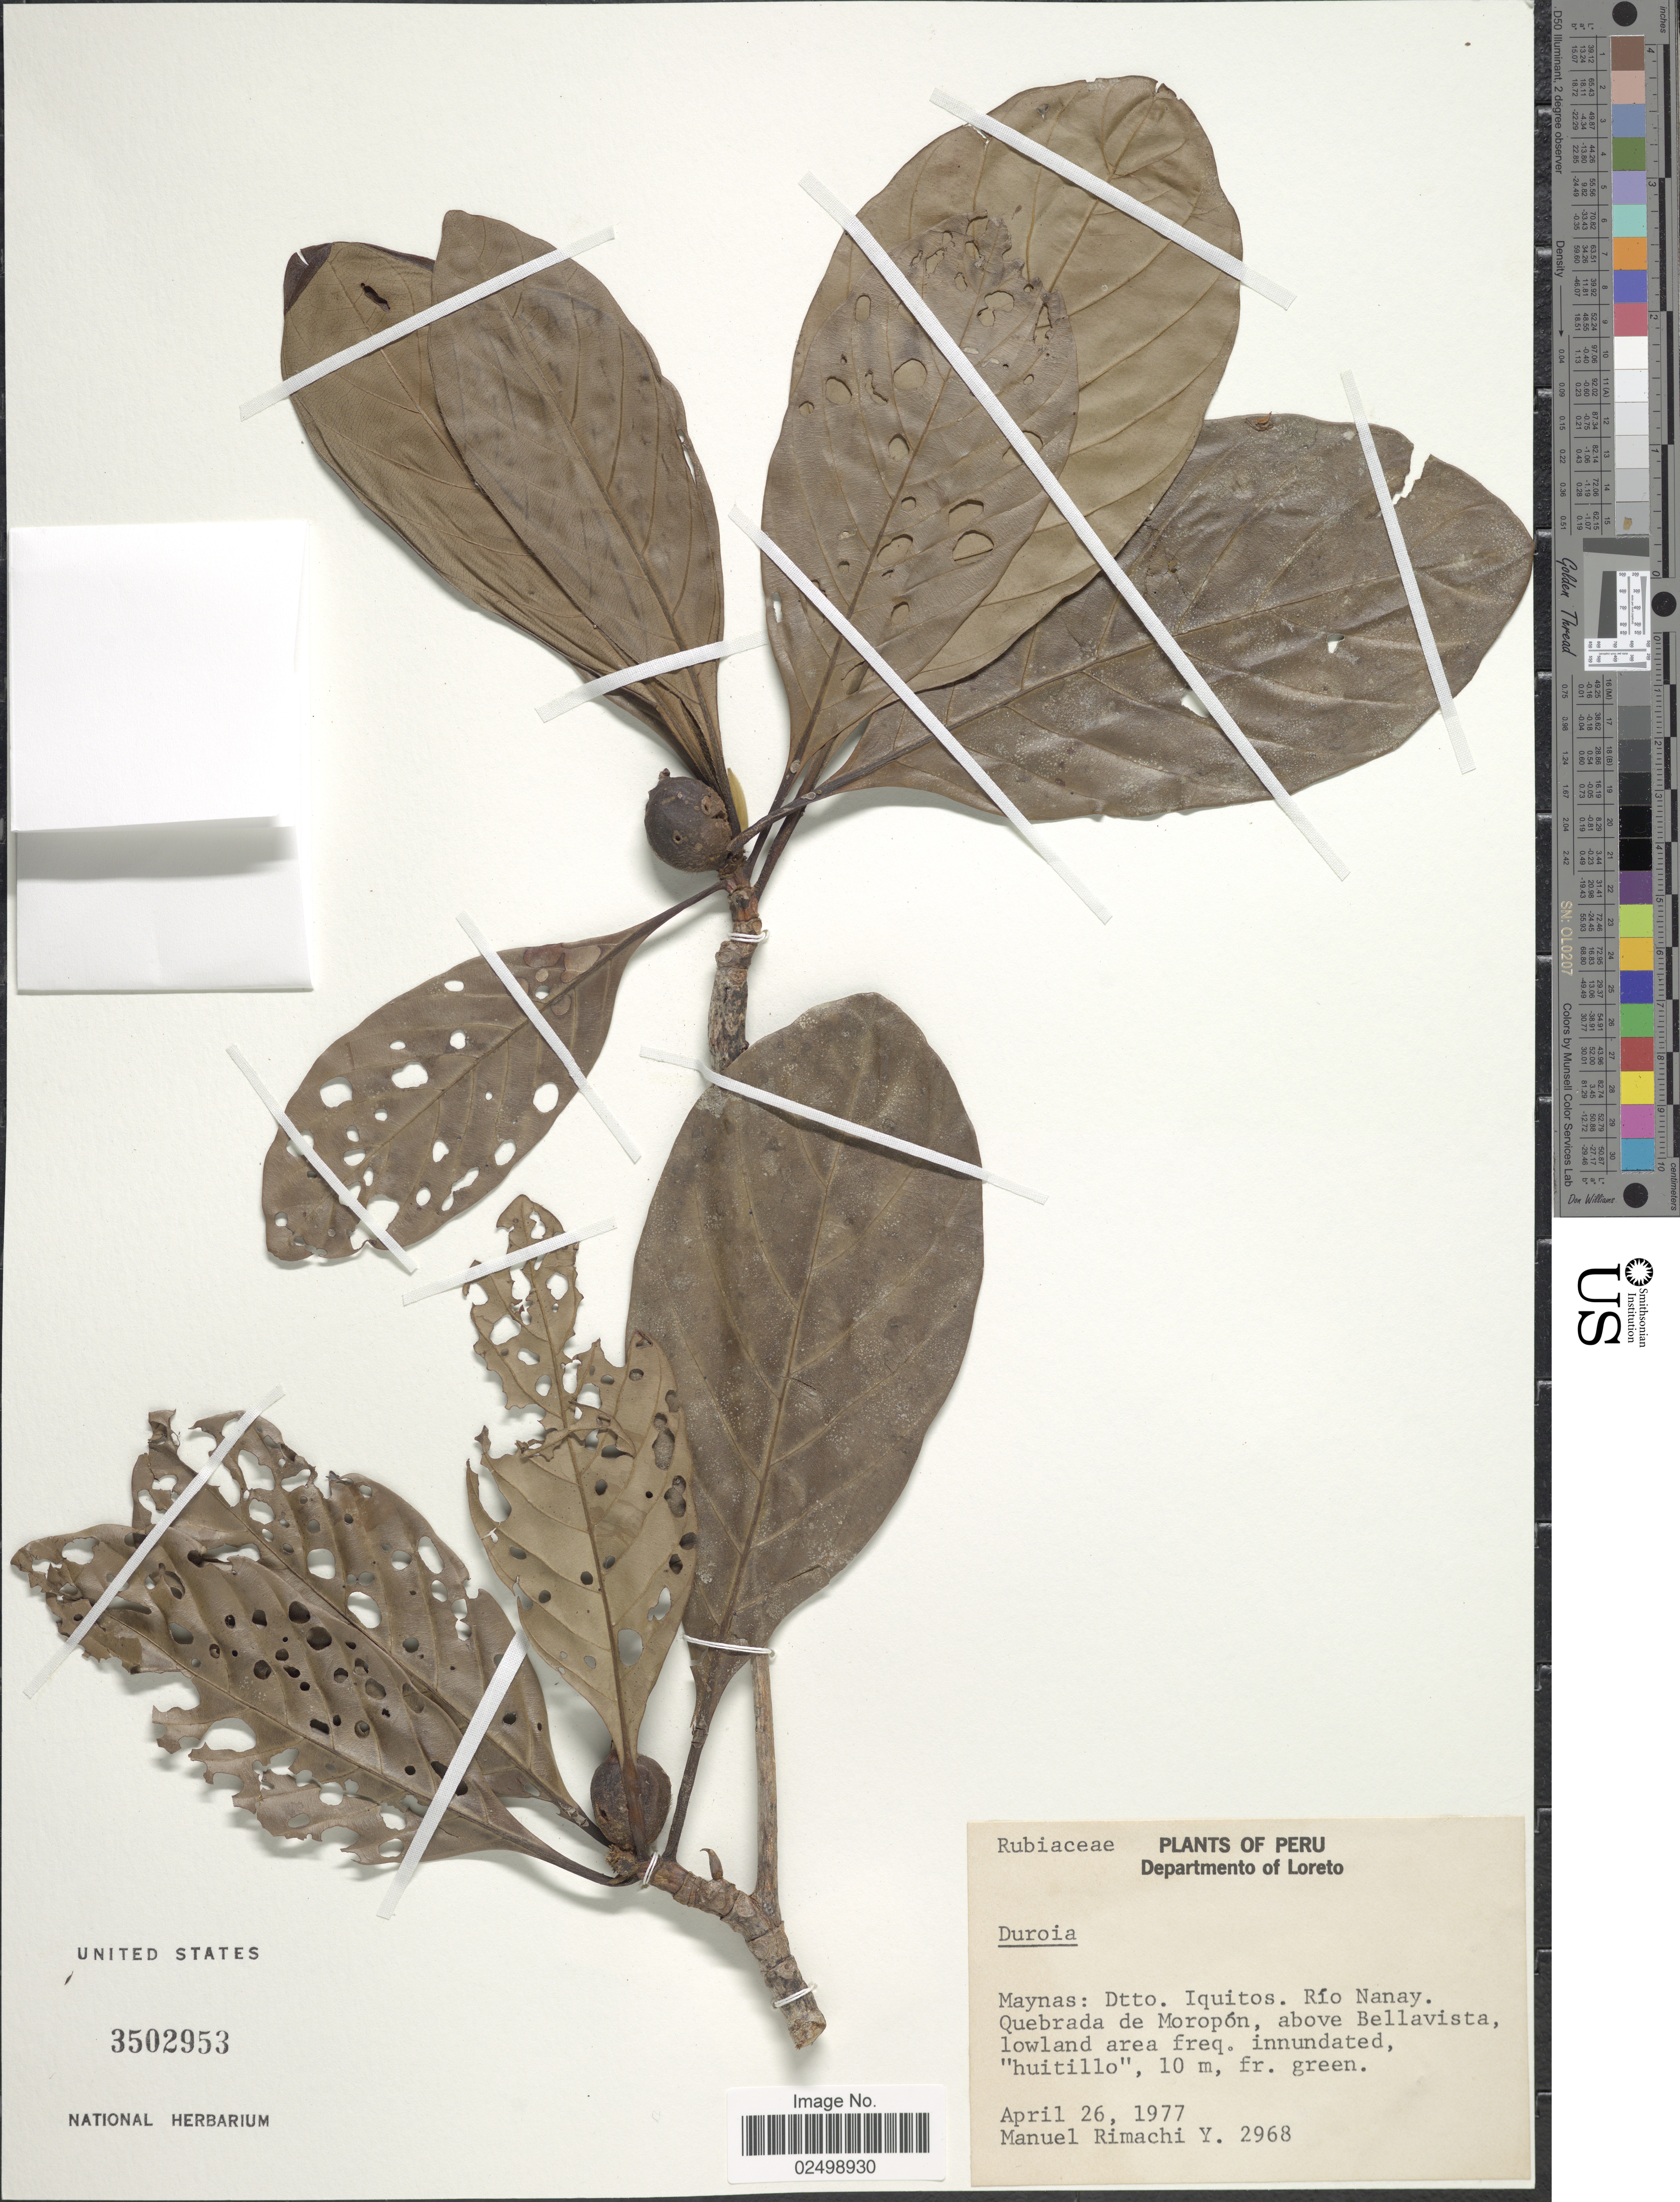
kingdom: Plantae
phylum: Tracheophyta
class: Magnoliopsida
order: Gentianales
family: Rubiaceae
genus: Duroia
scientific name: Duroia sp.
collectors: M. Rimachi Y.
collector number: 2968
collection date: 1977-04-26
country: Peru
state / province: Loreto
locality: Departamento of Loreto, Maynas: Dtto Iquitos. Río Nanay. Quebrada de Moropón, above Bellavista, lowalnd area freq. innundated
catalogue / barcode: US 3502953